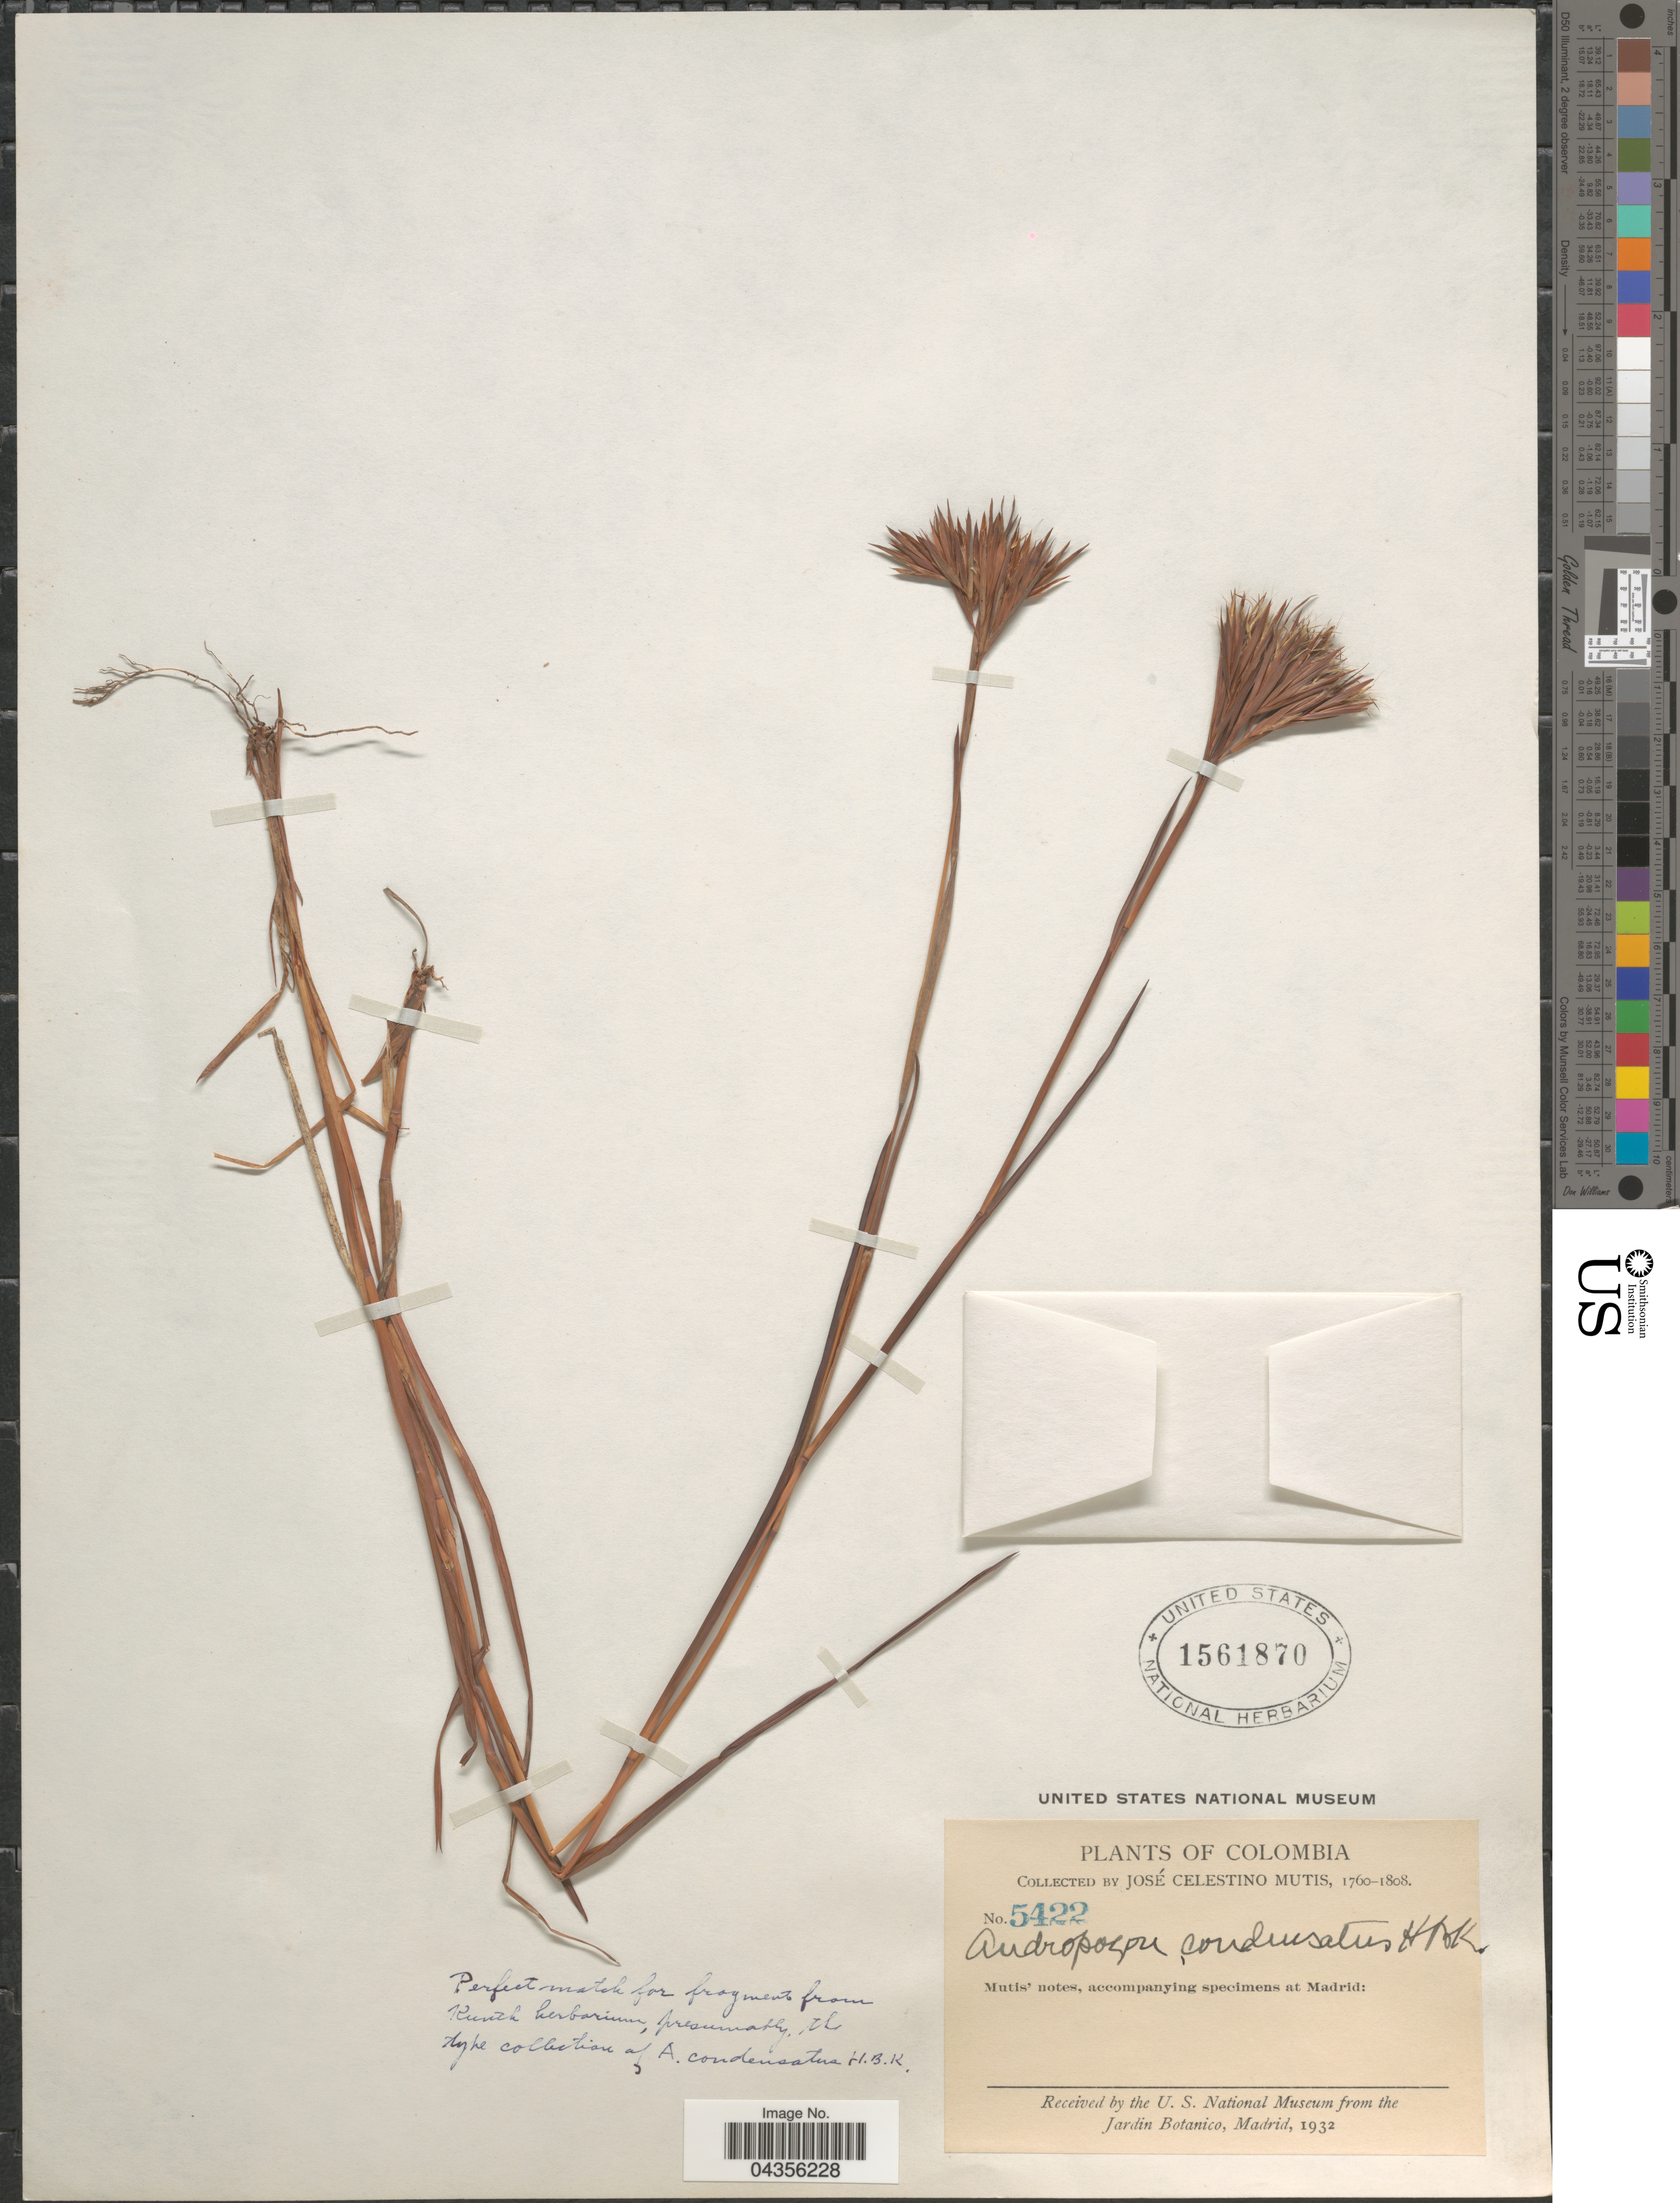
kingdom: Plantae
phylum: Tracheophyta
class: Liliopsida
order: Poales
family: Poaceae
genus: Schizachyrium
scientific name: Schizachyrium condensatum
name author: (Kunth) Nees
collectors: J. C. B. Mutis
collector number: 5422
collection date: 1760/1808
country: Colombia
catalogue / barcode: US 1561870